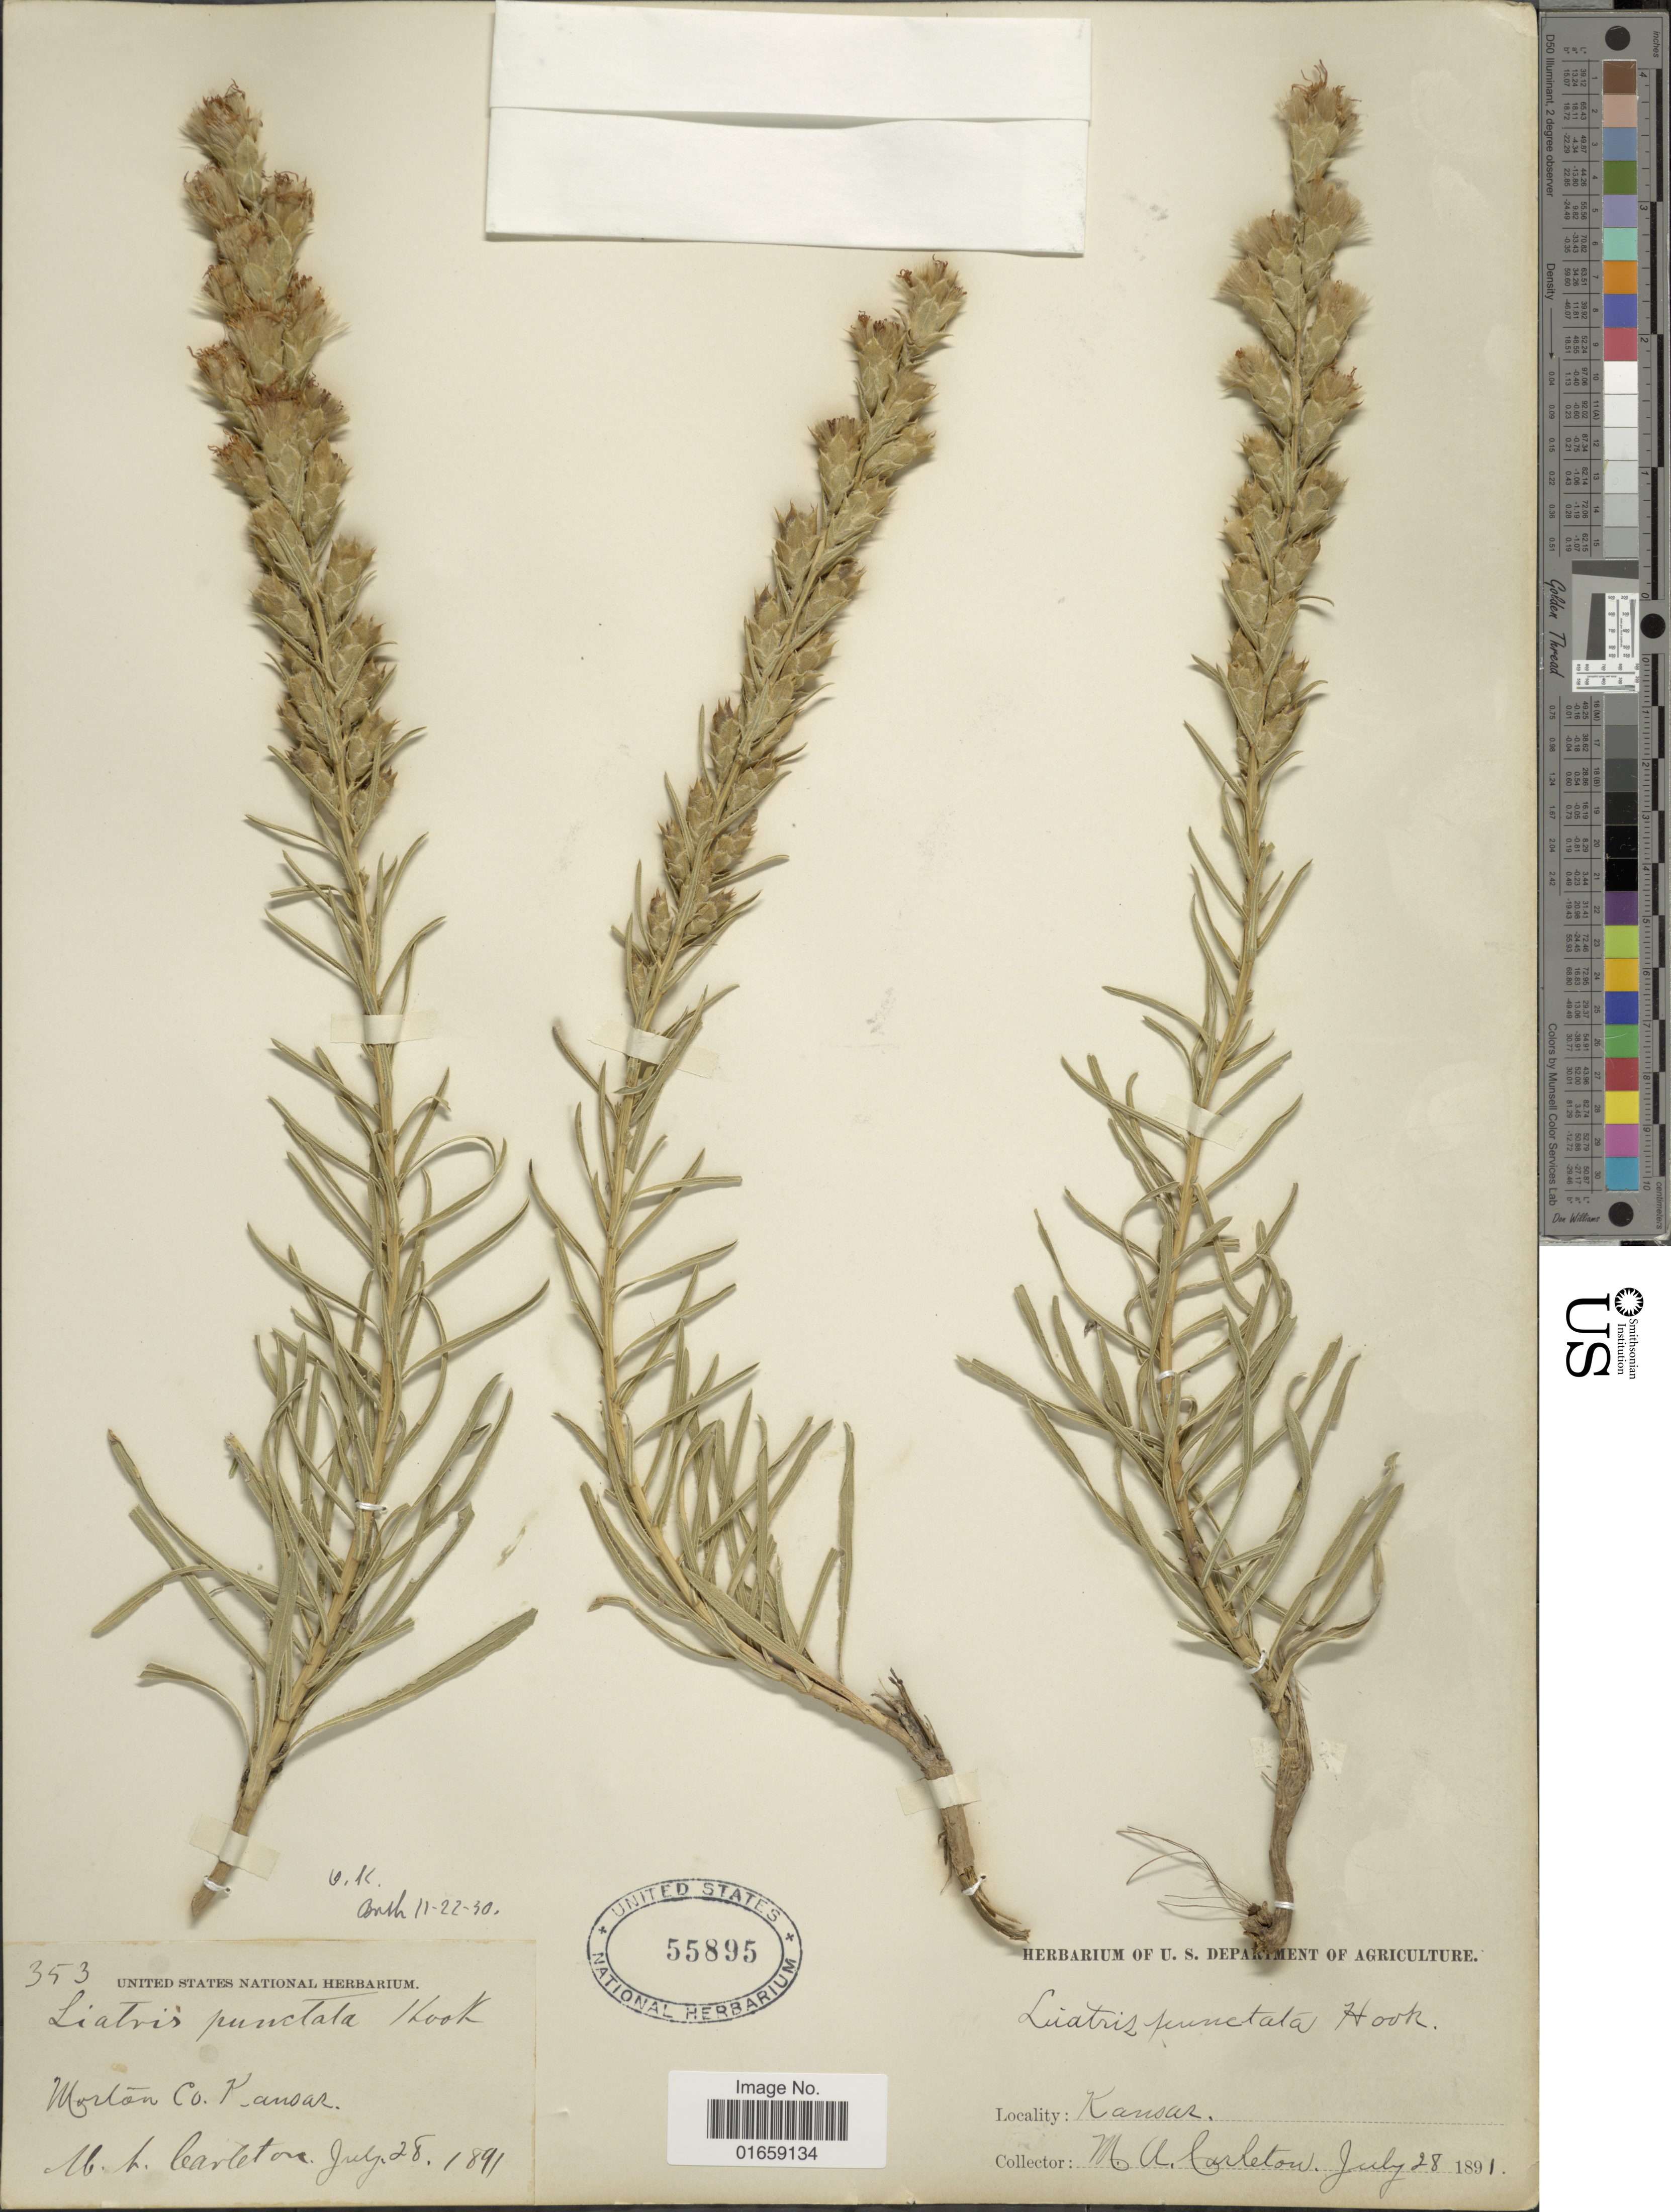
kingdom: Plantae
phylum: Tracheophyta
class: Magnoliopsida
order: Asterales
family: Asteraceae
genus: Liatris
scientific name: Liatris punctata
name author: Hook.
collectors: M. A. Carleton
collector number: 353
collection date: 1891-07-28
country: United States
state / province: Kansas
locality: Morton Co. Kansar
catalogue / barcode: US 55895